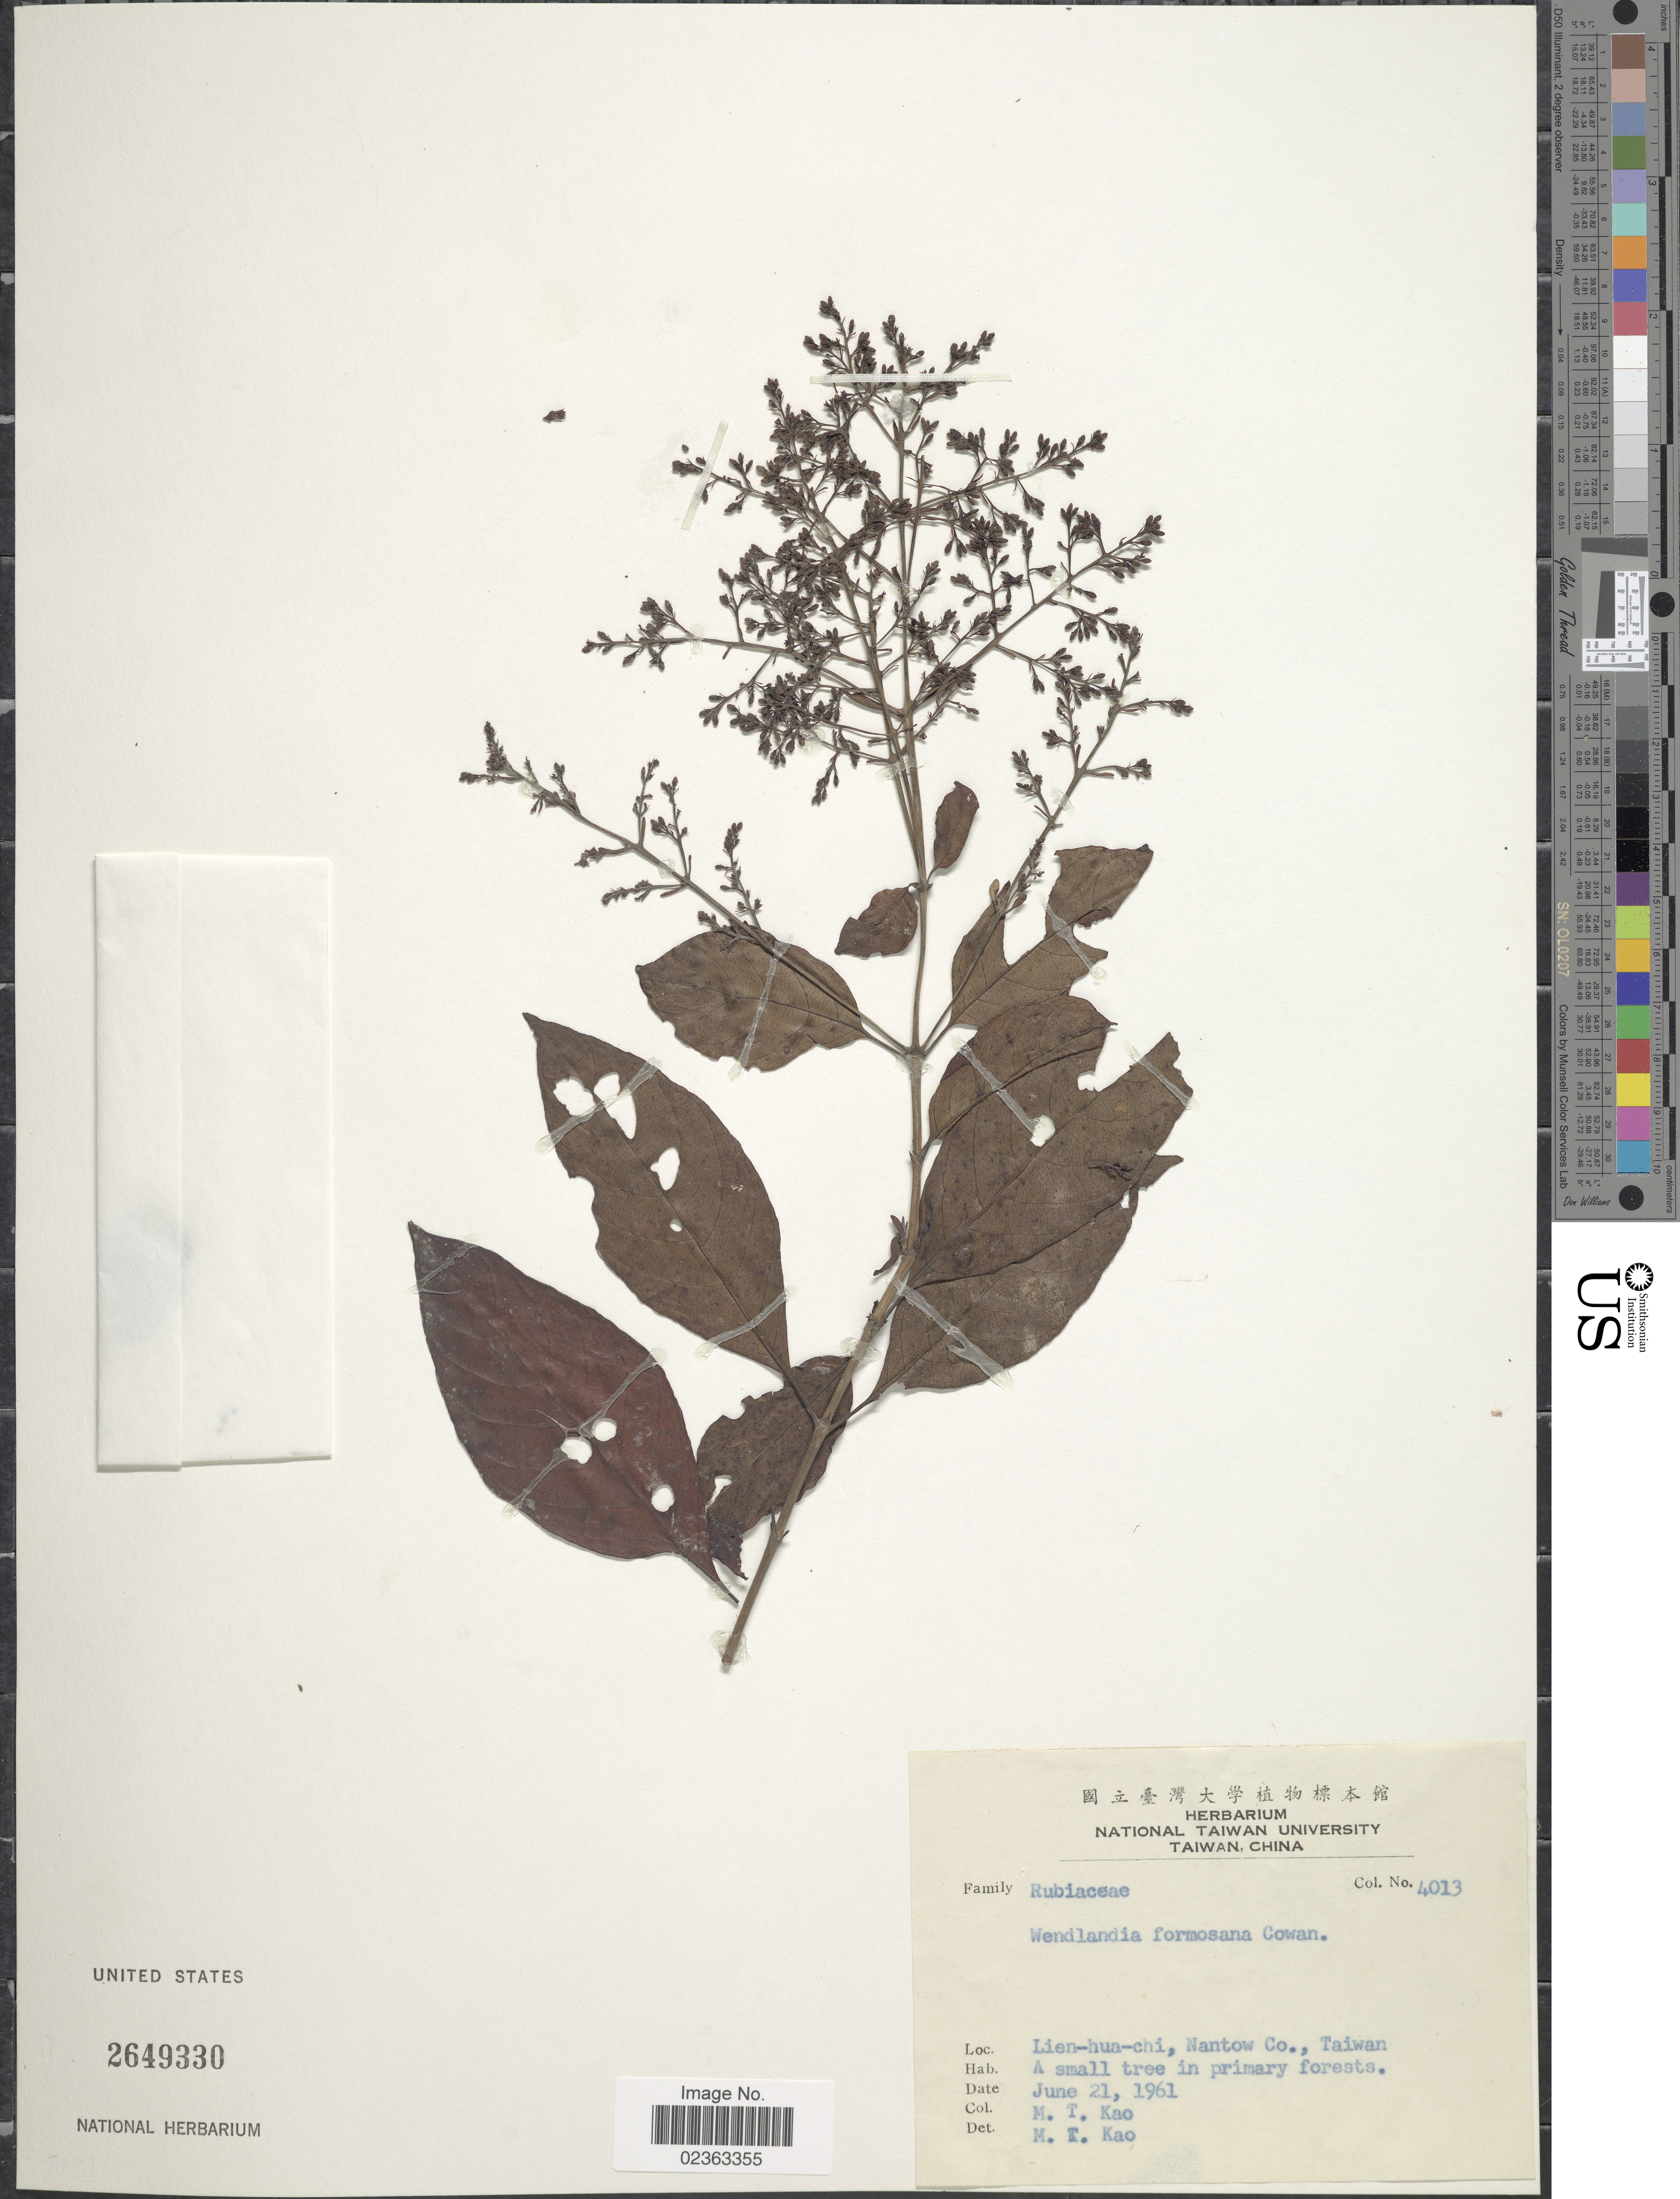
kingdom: Plantae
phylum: Tracheophyta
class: Magnoliopsida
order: Gentianales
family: Rubiaceae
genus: Wendlandia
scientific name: Wendlandia formosana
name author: Cowan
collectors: M. T. Kao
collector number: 4013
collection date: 1961-06-21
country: Taiwan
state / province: Nantou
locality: Lien-hua-chi, Nantow Co.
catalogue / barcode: US 2649330